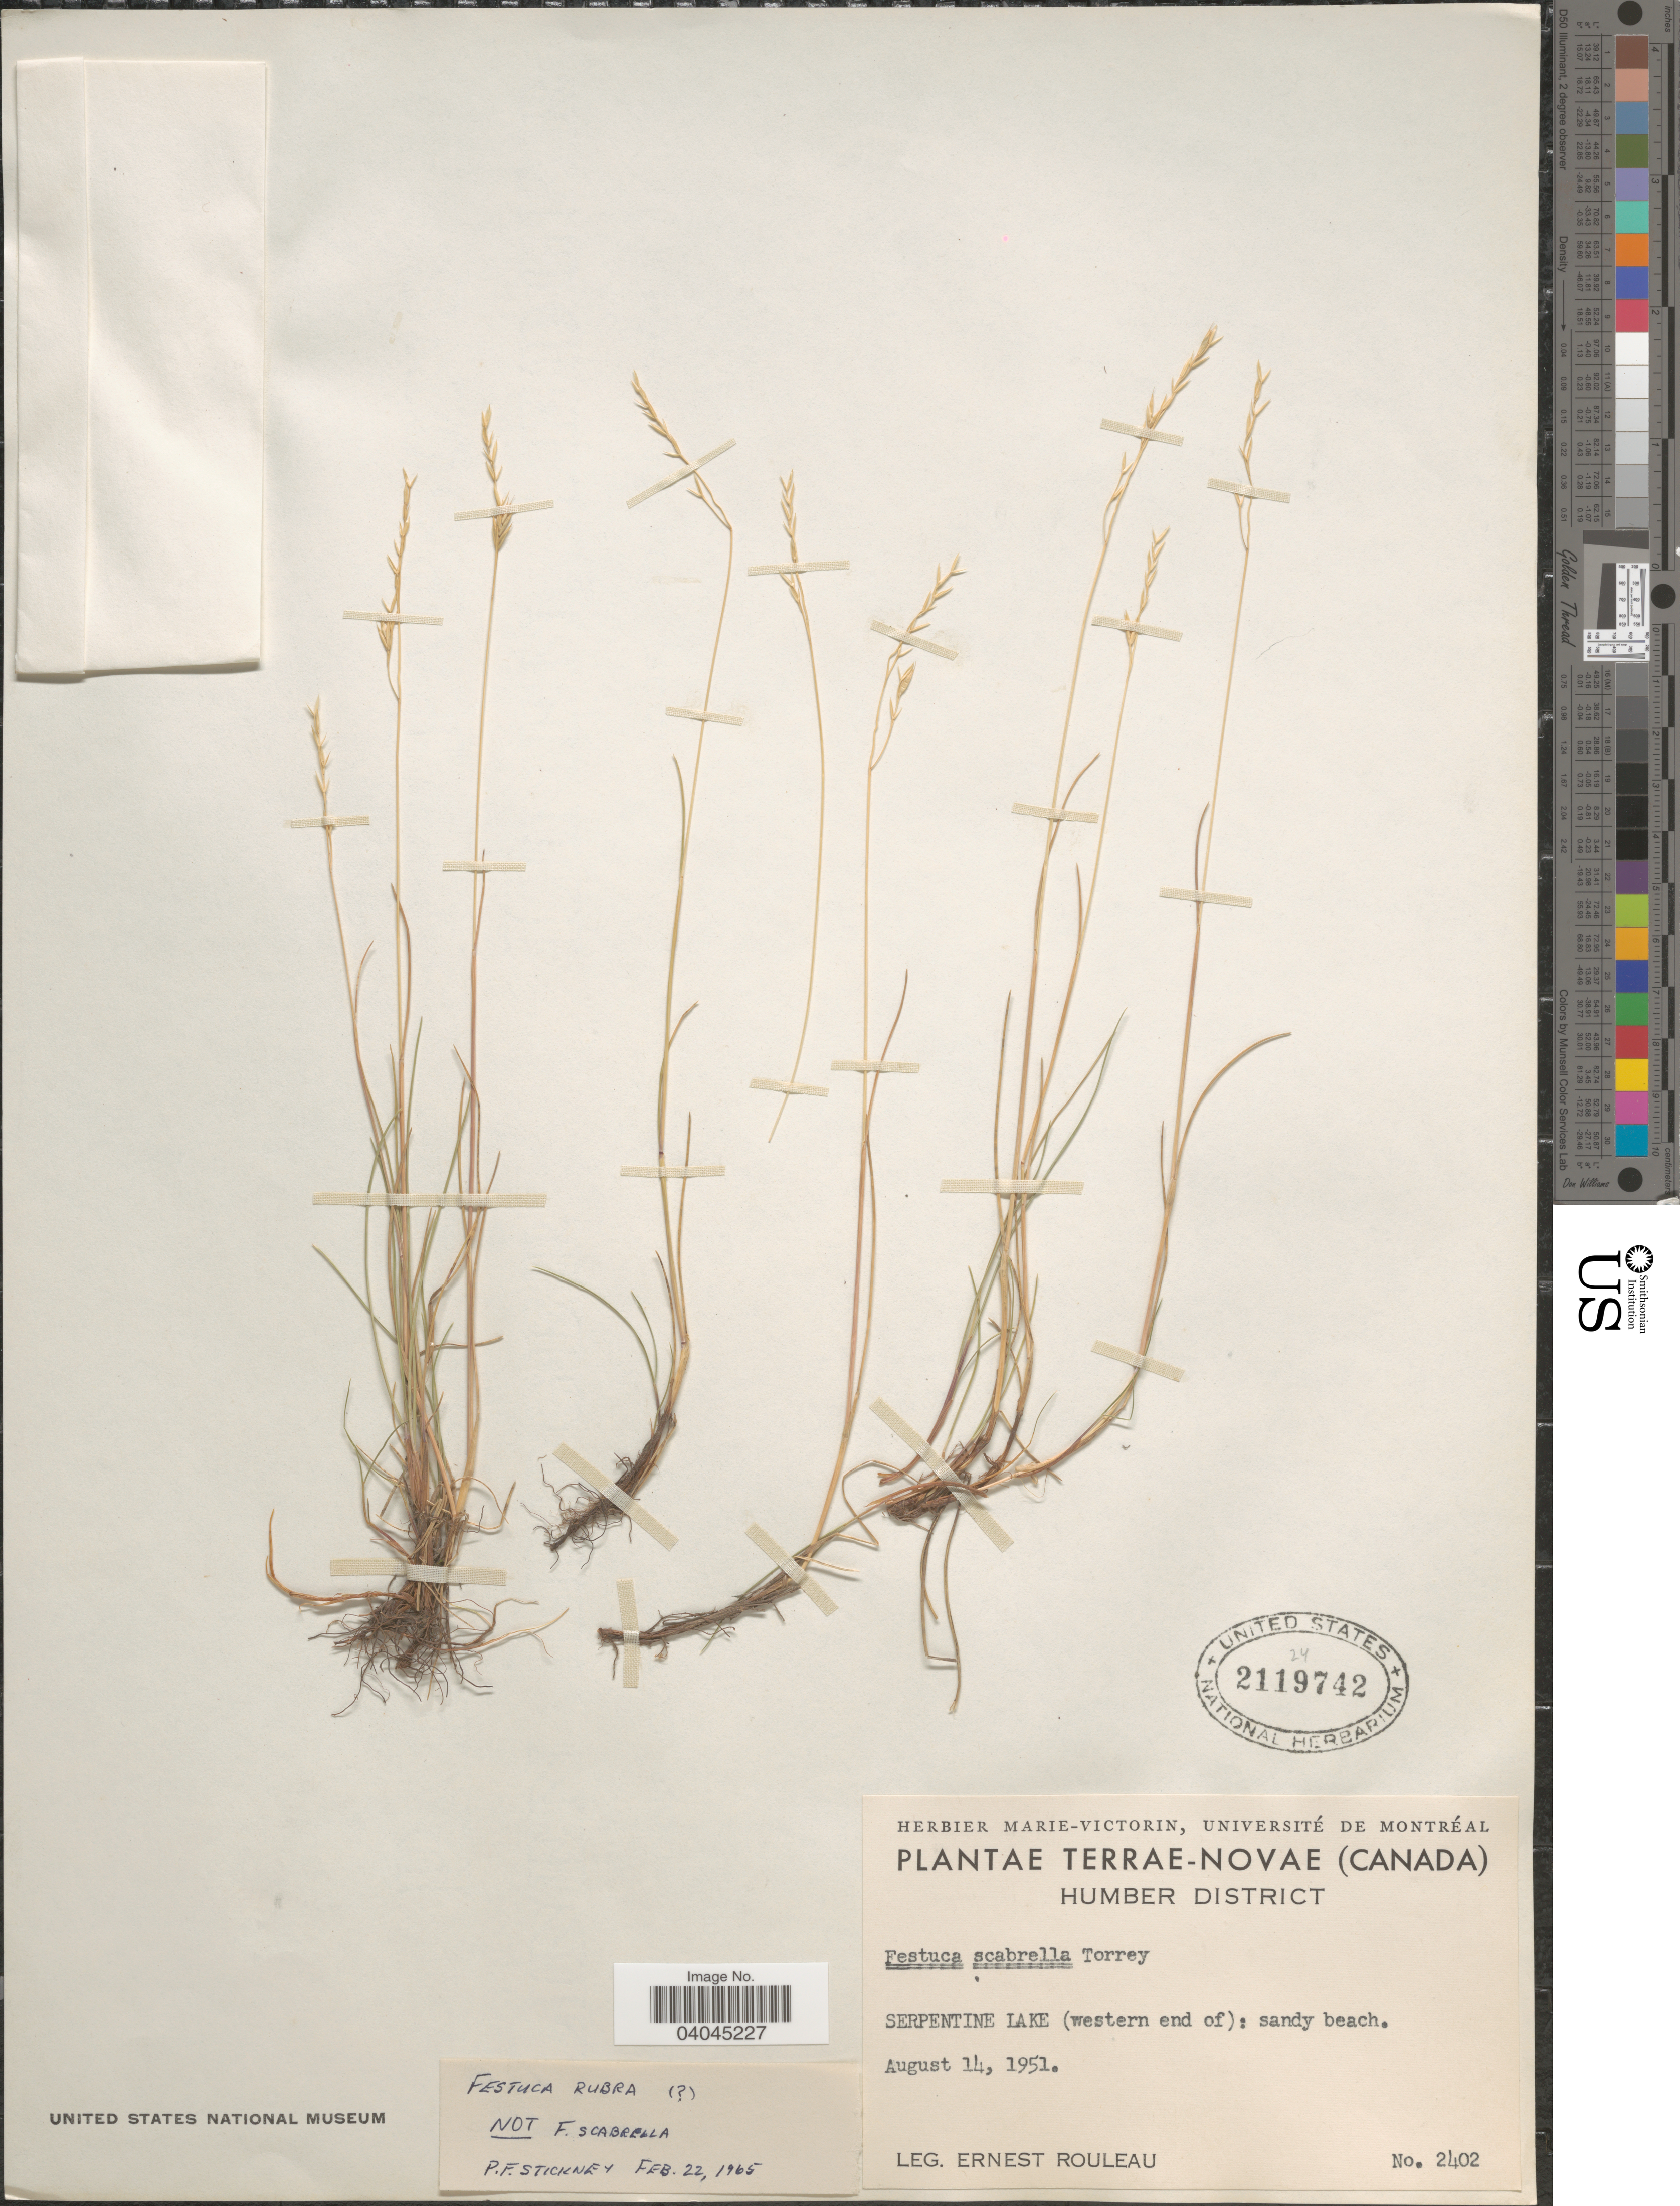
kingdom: Plantae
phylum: Tracheophyta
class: Liliopsida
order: Poales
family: Poaceae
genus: Festuca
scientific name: Festuca rubra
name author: L.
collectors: J. Rouleau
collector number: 2402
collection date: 1951-08-14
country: Canada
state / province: Newfoundland and Labrador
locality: Terrae-Novae. Humber District. Serpentine Lake (western end of).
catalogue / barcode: US 2119742